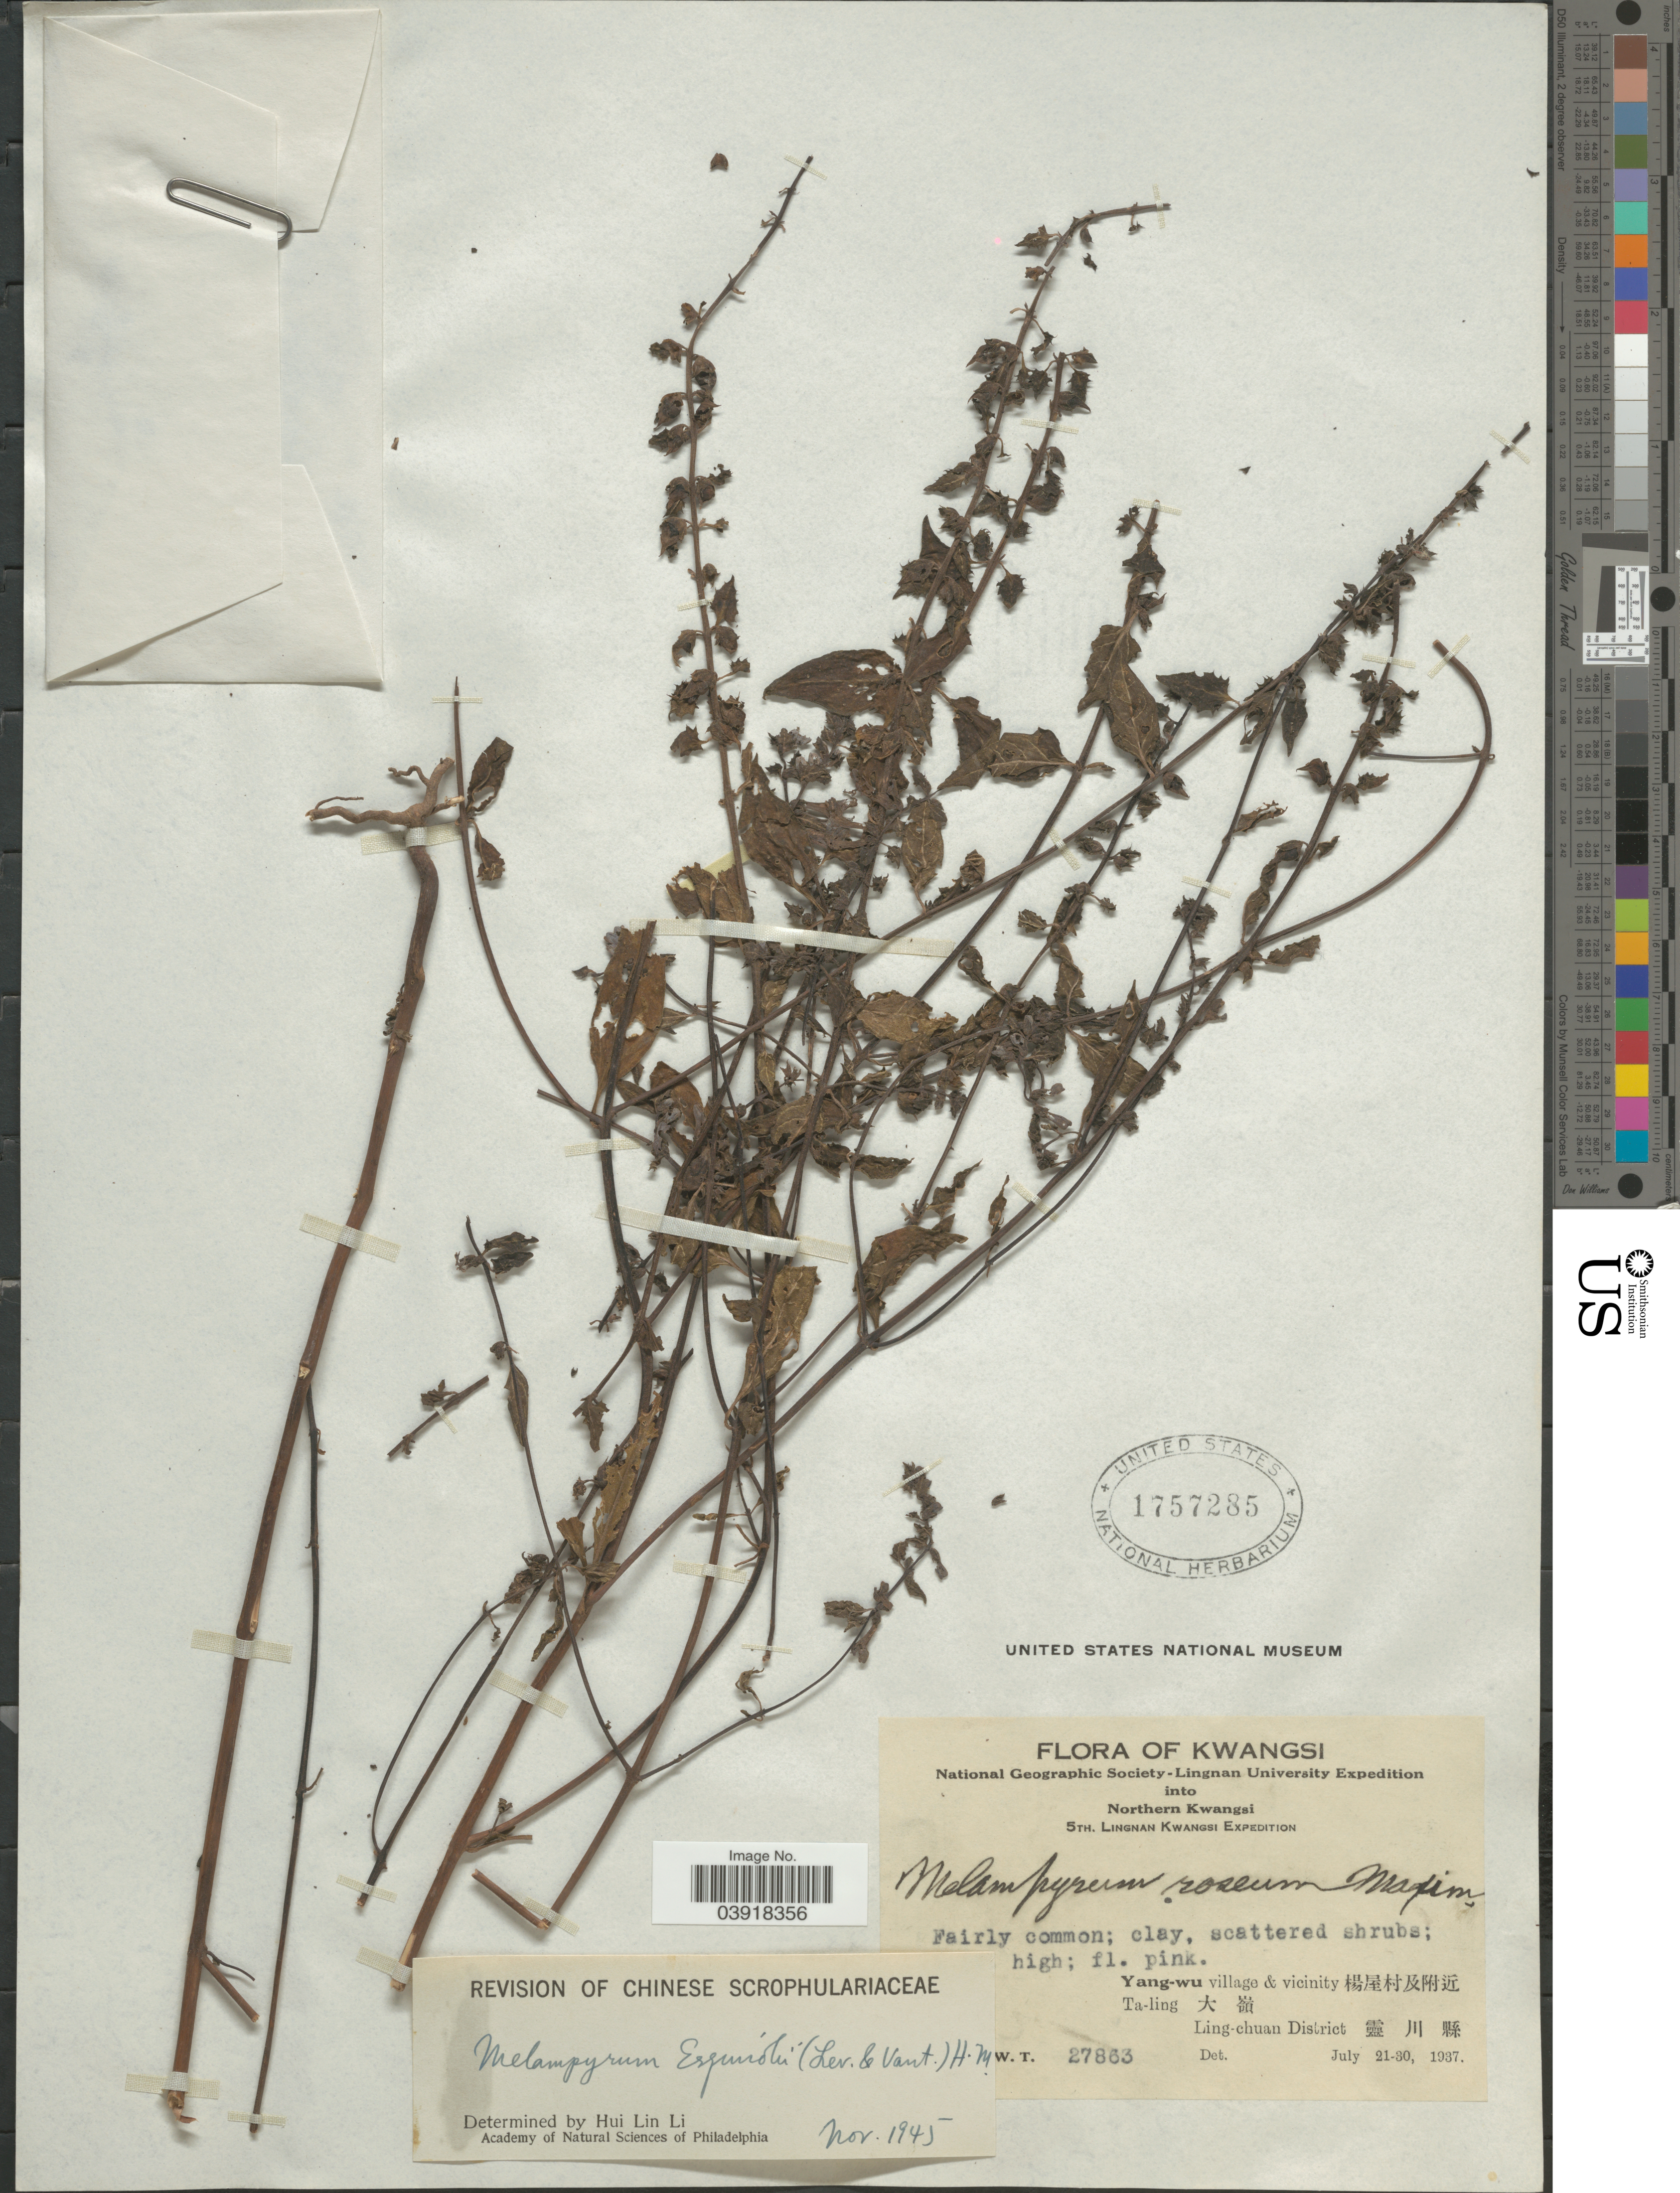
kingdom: Plantae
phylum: Tracheophyta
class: Magnoliopsida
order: Lamiales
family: Orobanchaceae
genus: Melampyrum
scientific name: Melampyrum esquirolii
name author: (H. Lév. & Vaniot) Hand.-Mazz.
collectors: W. T. Tsang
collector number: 27863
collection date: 1937-07-21/1937-07-30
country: China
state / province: Guangxi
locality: Kwangsi. Northern Kwangsi. Yang-wu village & vicinity X. Ta-ling X. Ling-chuan District X.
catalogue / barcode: US 1757285